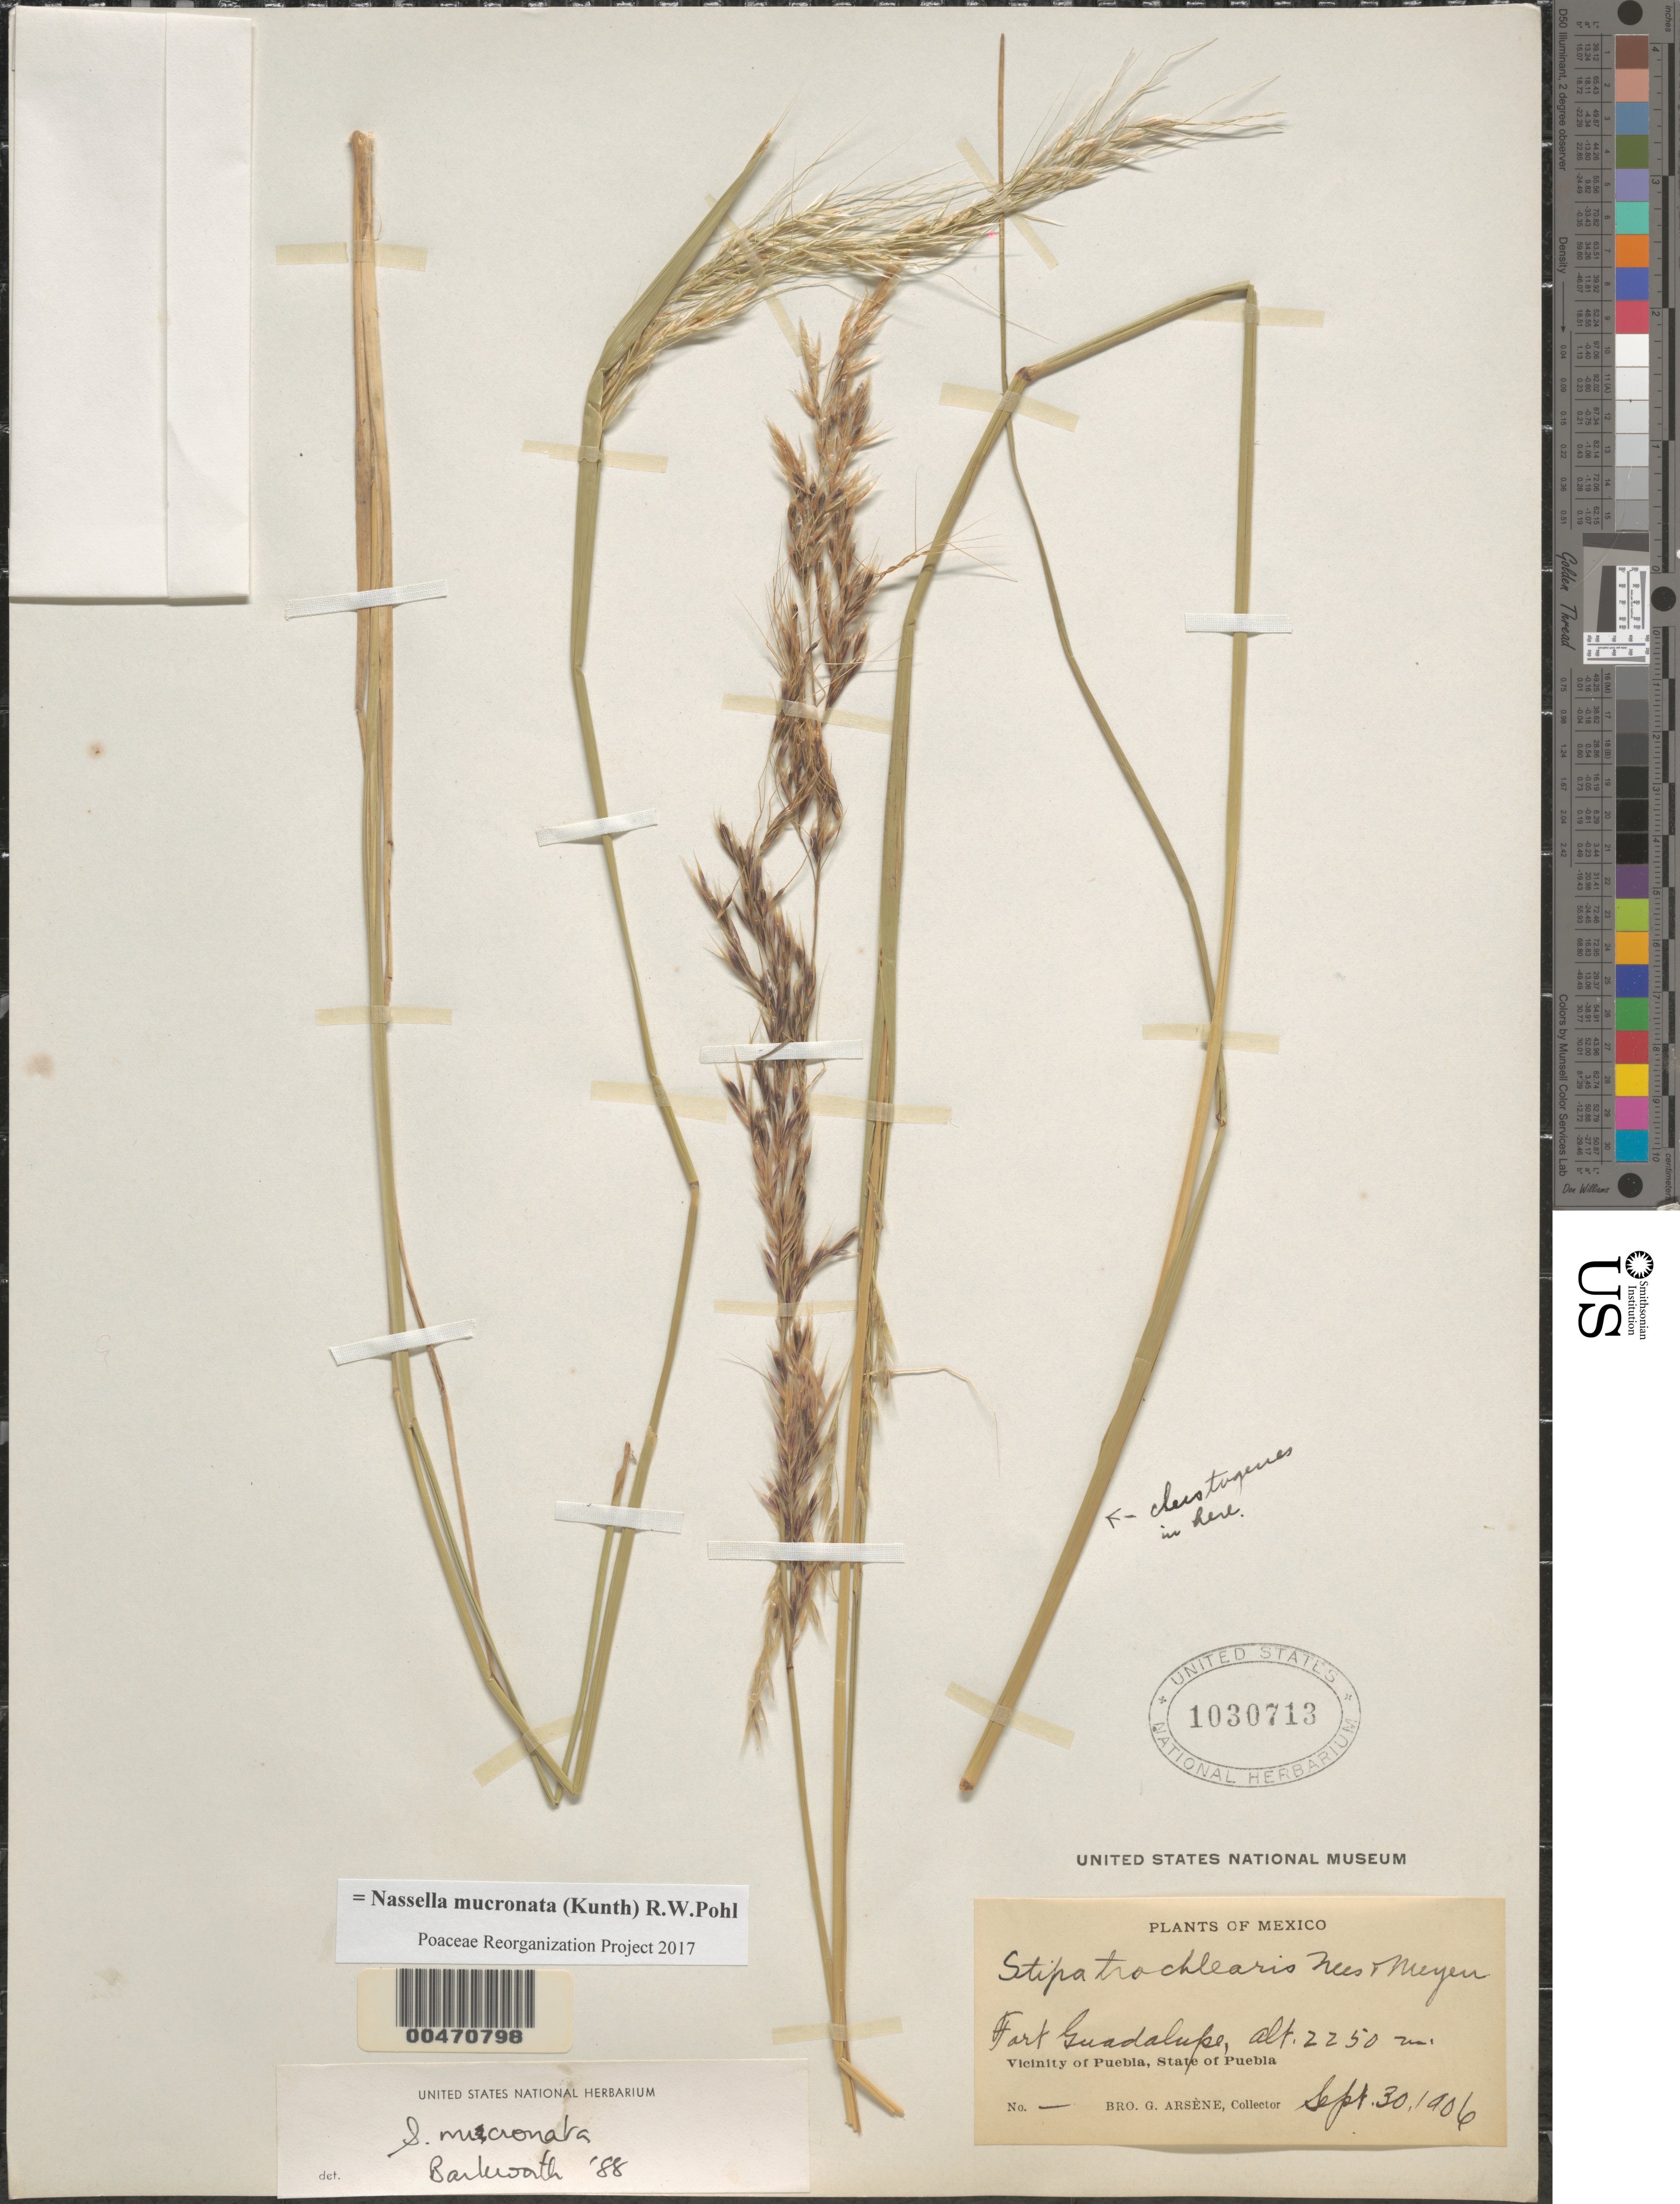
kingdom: Plantae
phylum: Tracheophyta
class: Liliopsida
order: Poales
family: Poaceae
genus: Nassella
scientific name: Nassella mucronata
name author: (Kunth) R.W. Pohl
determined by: Poaceae Reorganization Project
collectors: Bro. G. Arsène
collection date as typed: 30 Sep 1906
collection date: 1906-09-30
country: Mexico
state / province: Puebla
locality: Fort Guadalupe, vicinity of Puebla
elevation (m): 2250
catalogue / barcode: US 1030713